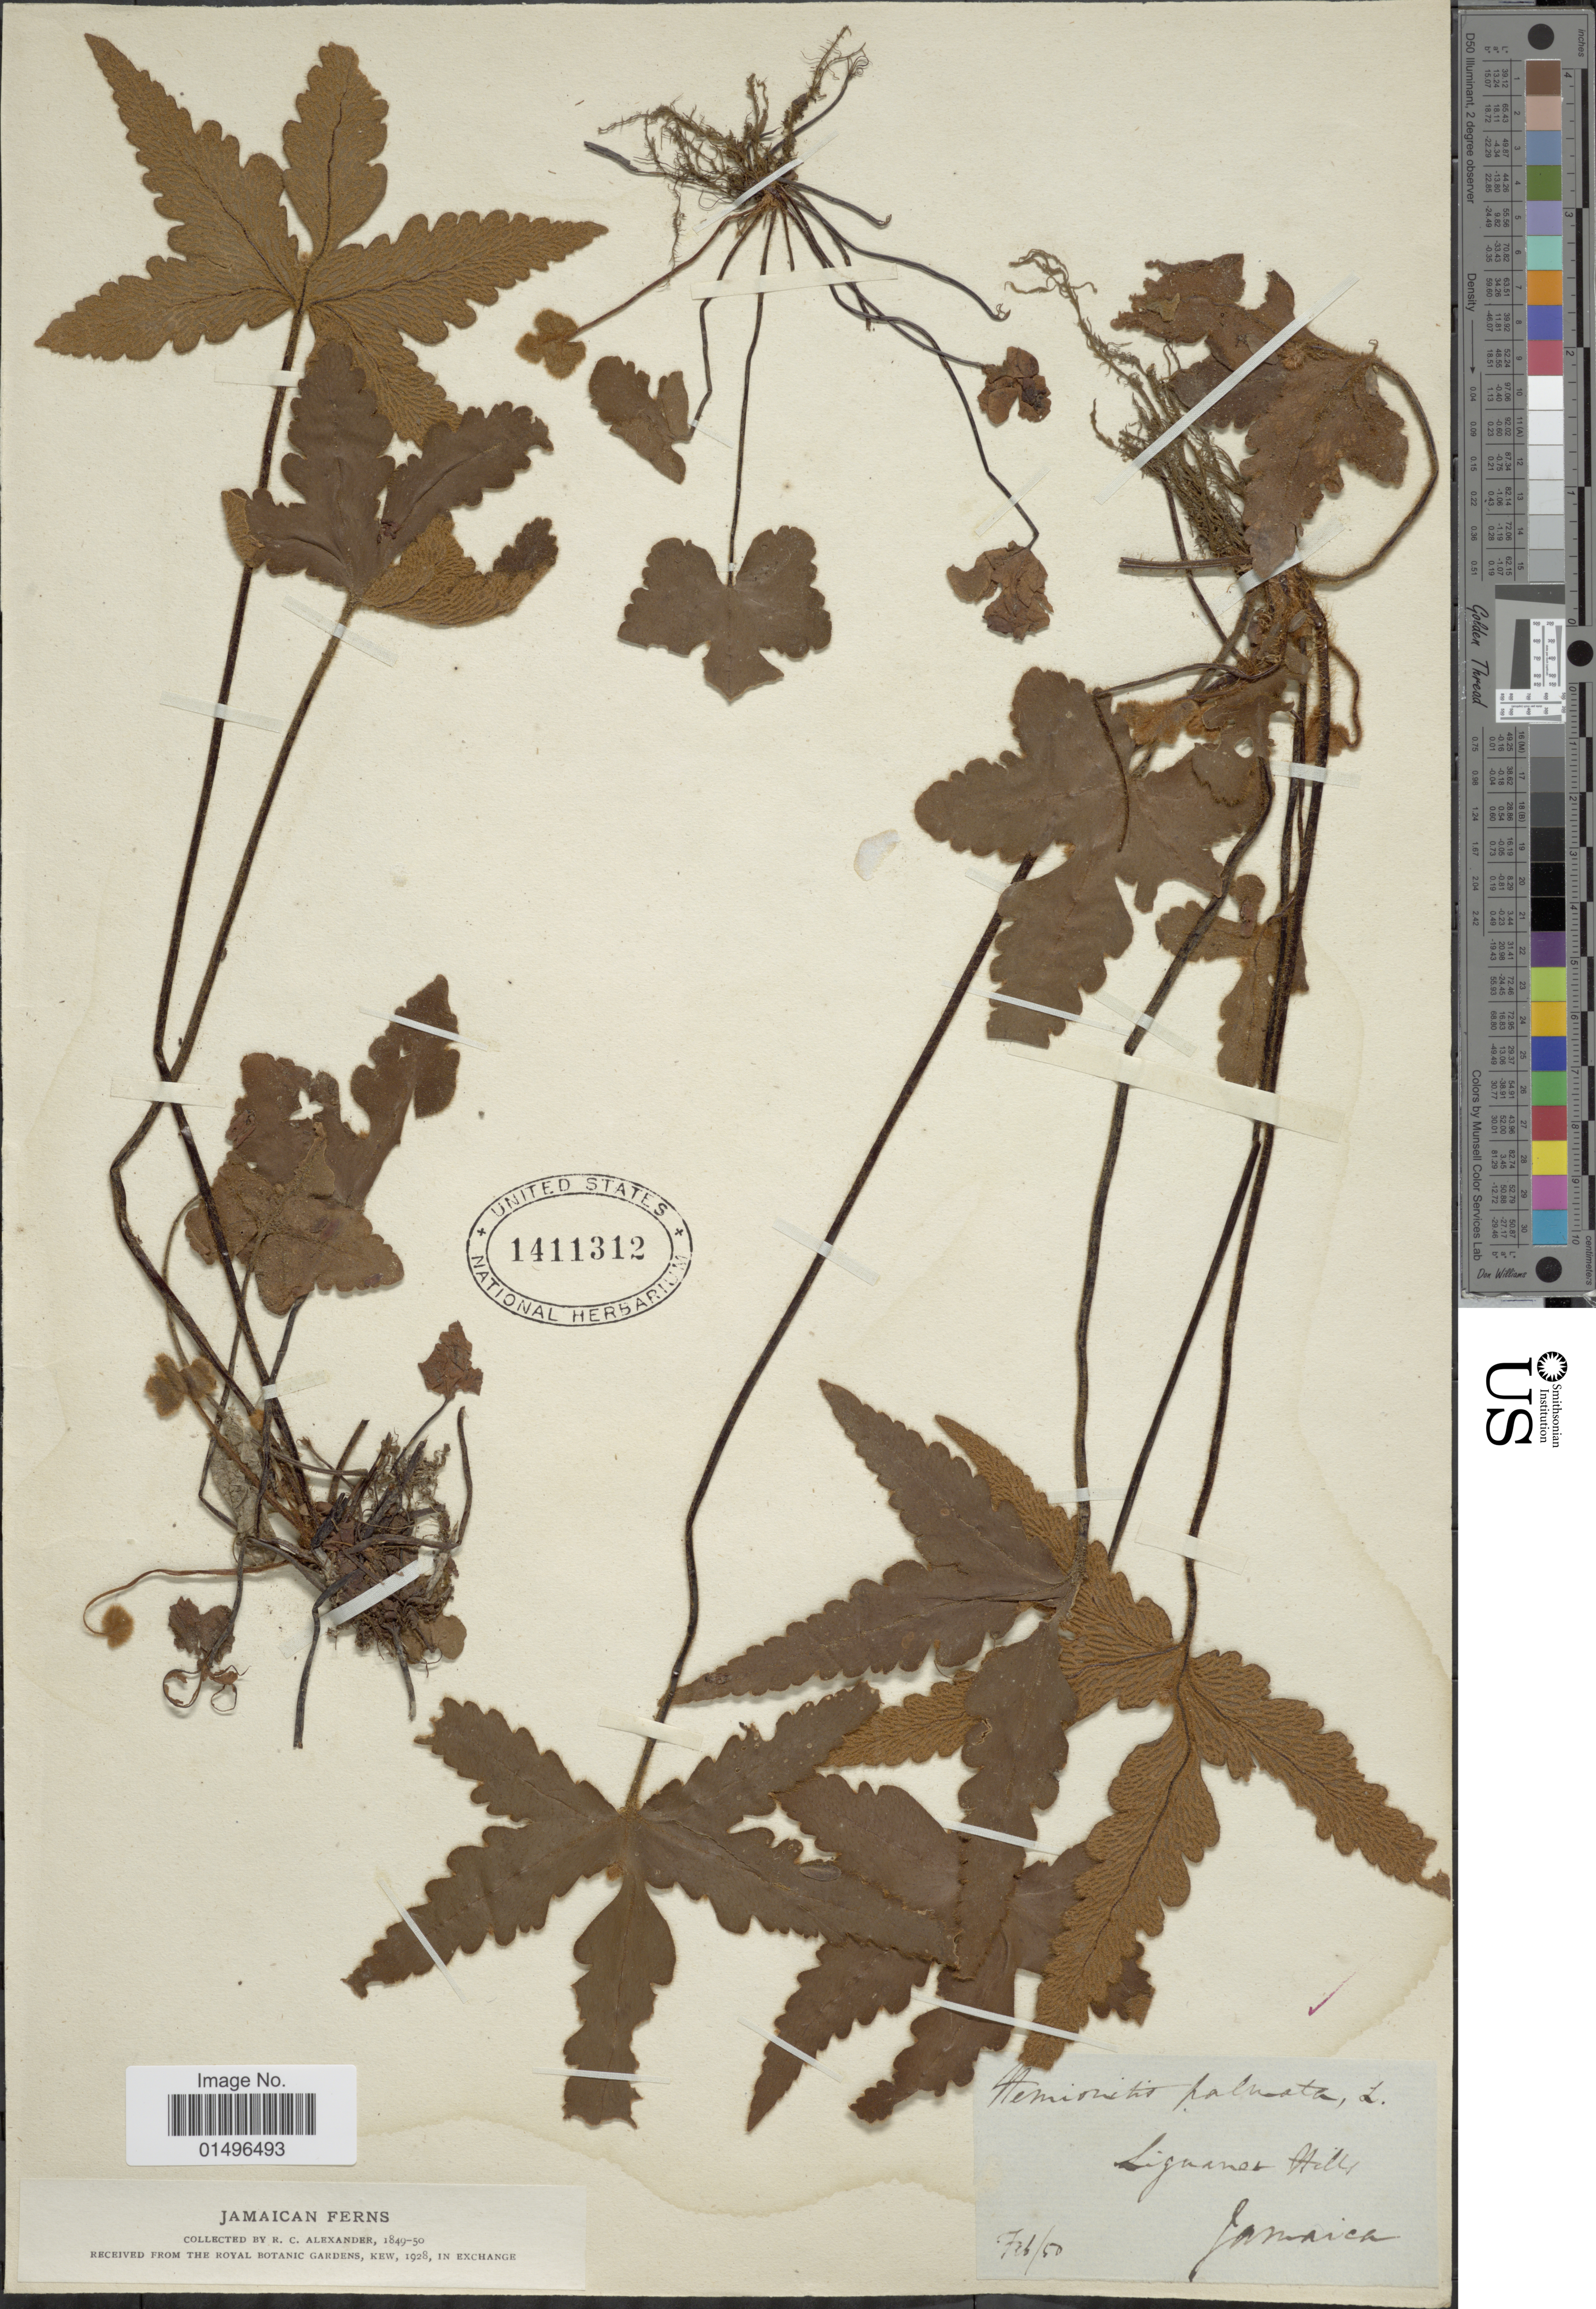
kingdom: Plantae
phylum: Tracheophyta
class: Polypodiopsida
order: Polypodiales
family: Pteridaceae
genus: Hemionitis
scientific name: Hemionitis palmata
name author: L.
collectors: R. C. Alexander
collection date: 1850-02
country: Jamaica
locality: Jamaica, Liguanea Hills.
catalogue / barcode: US 1411312